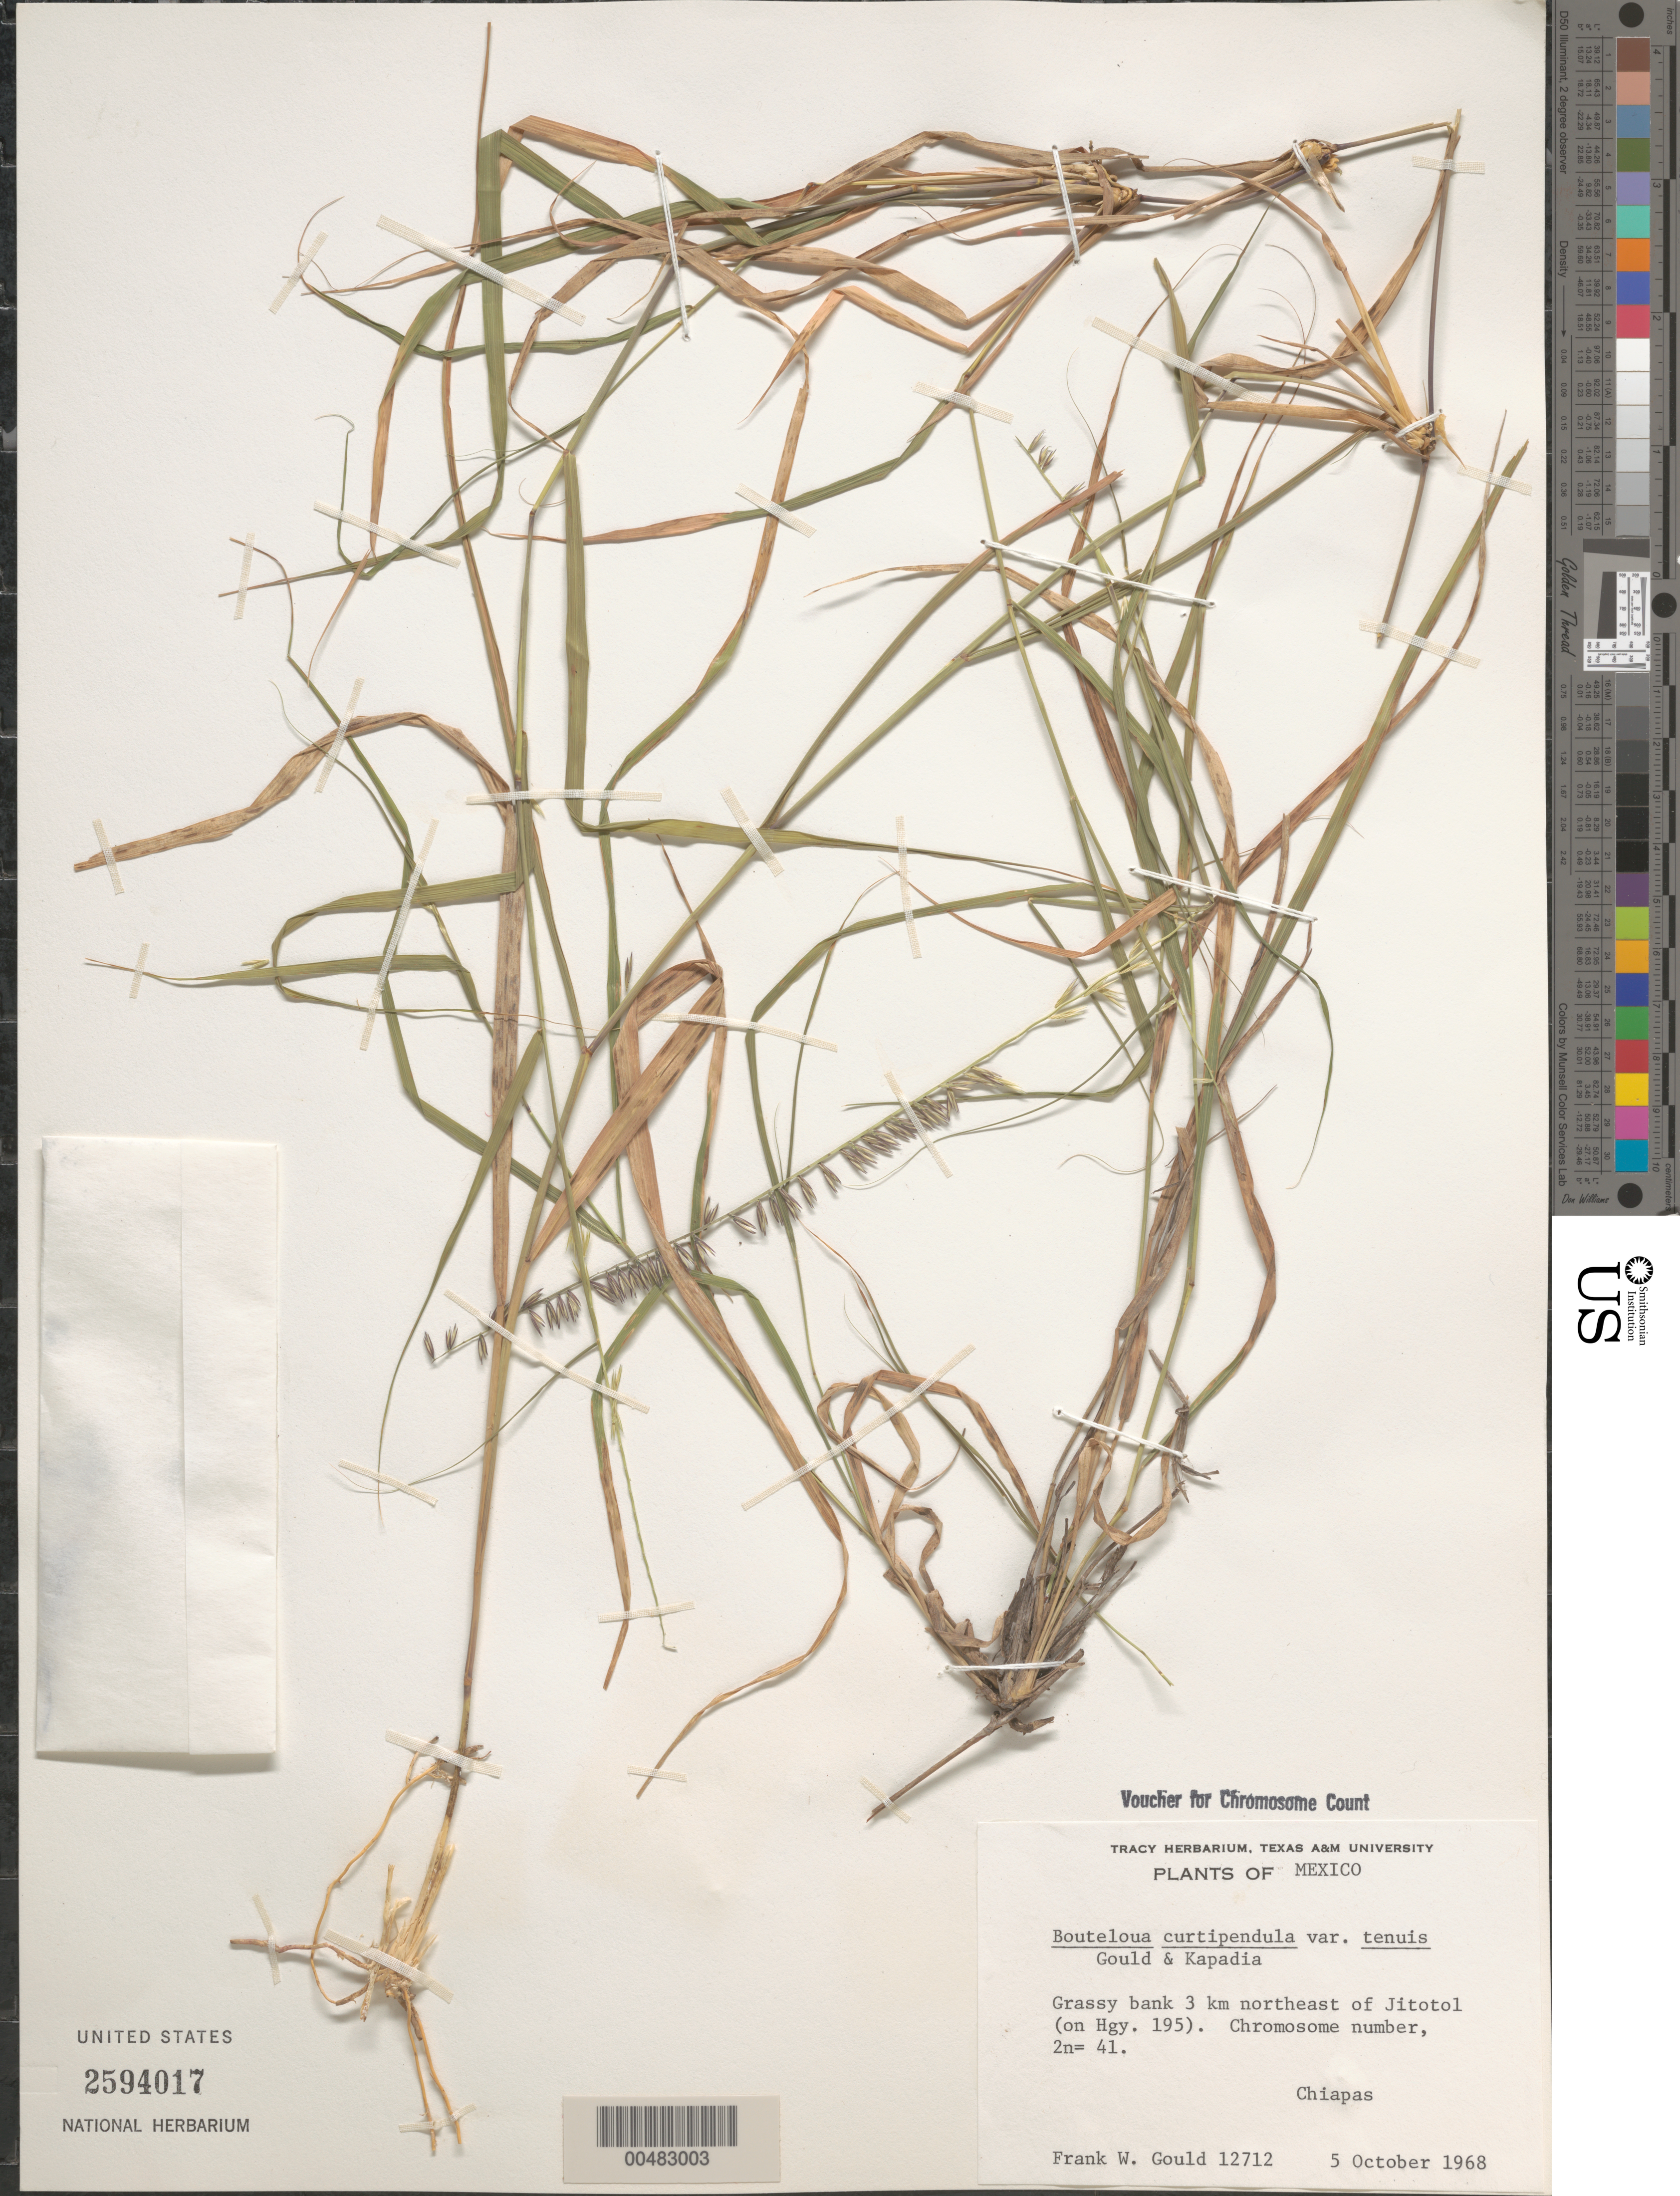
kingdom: Plantae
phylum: Tracheophyta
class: Liliopsida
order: Poales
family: Poaceae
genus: Bouteloua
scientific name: Bouteloua curtipendula var. tenuis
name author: Gould & Kapadia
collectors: F. W. Gould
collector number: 12712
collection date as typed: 5 Oct 1968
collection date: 1968-10-05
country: Mexico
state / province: Chiapas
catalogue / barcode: US 2594017